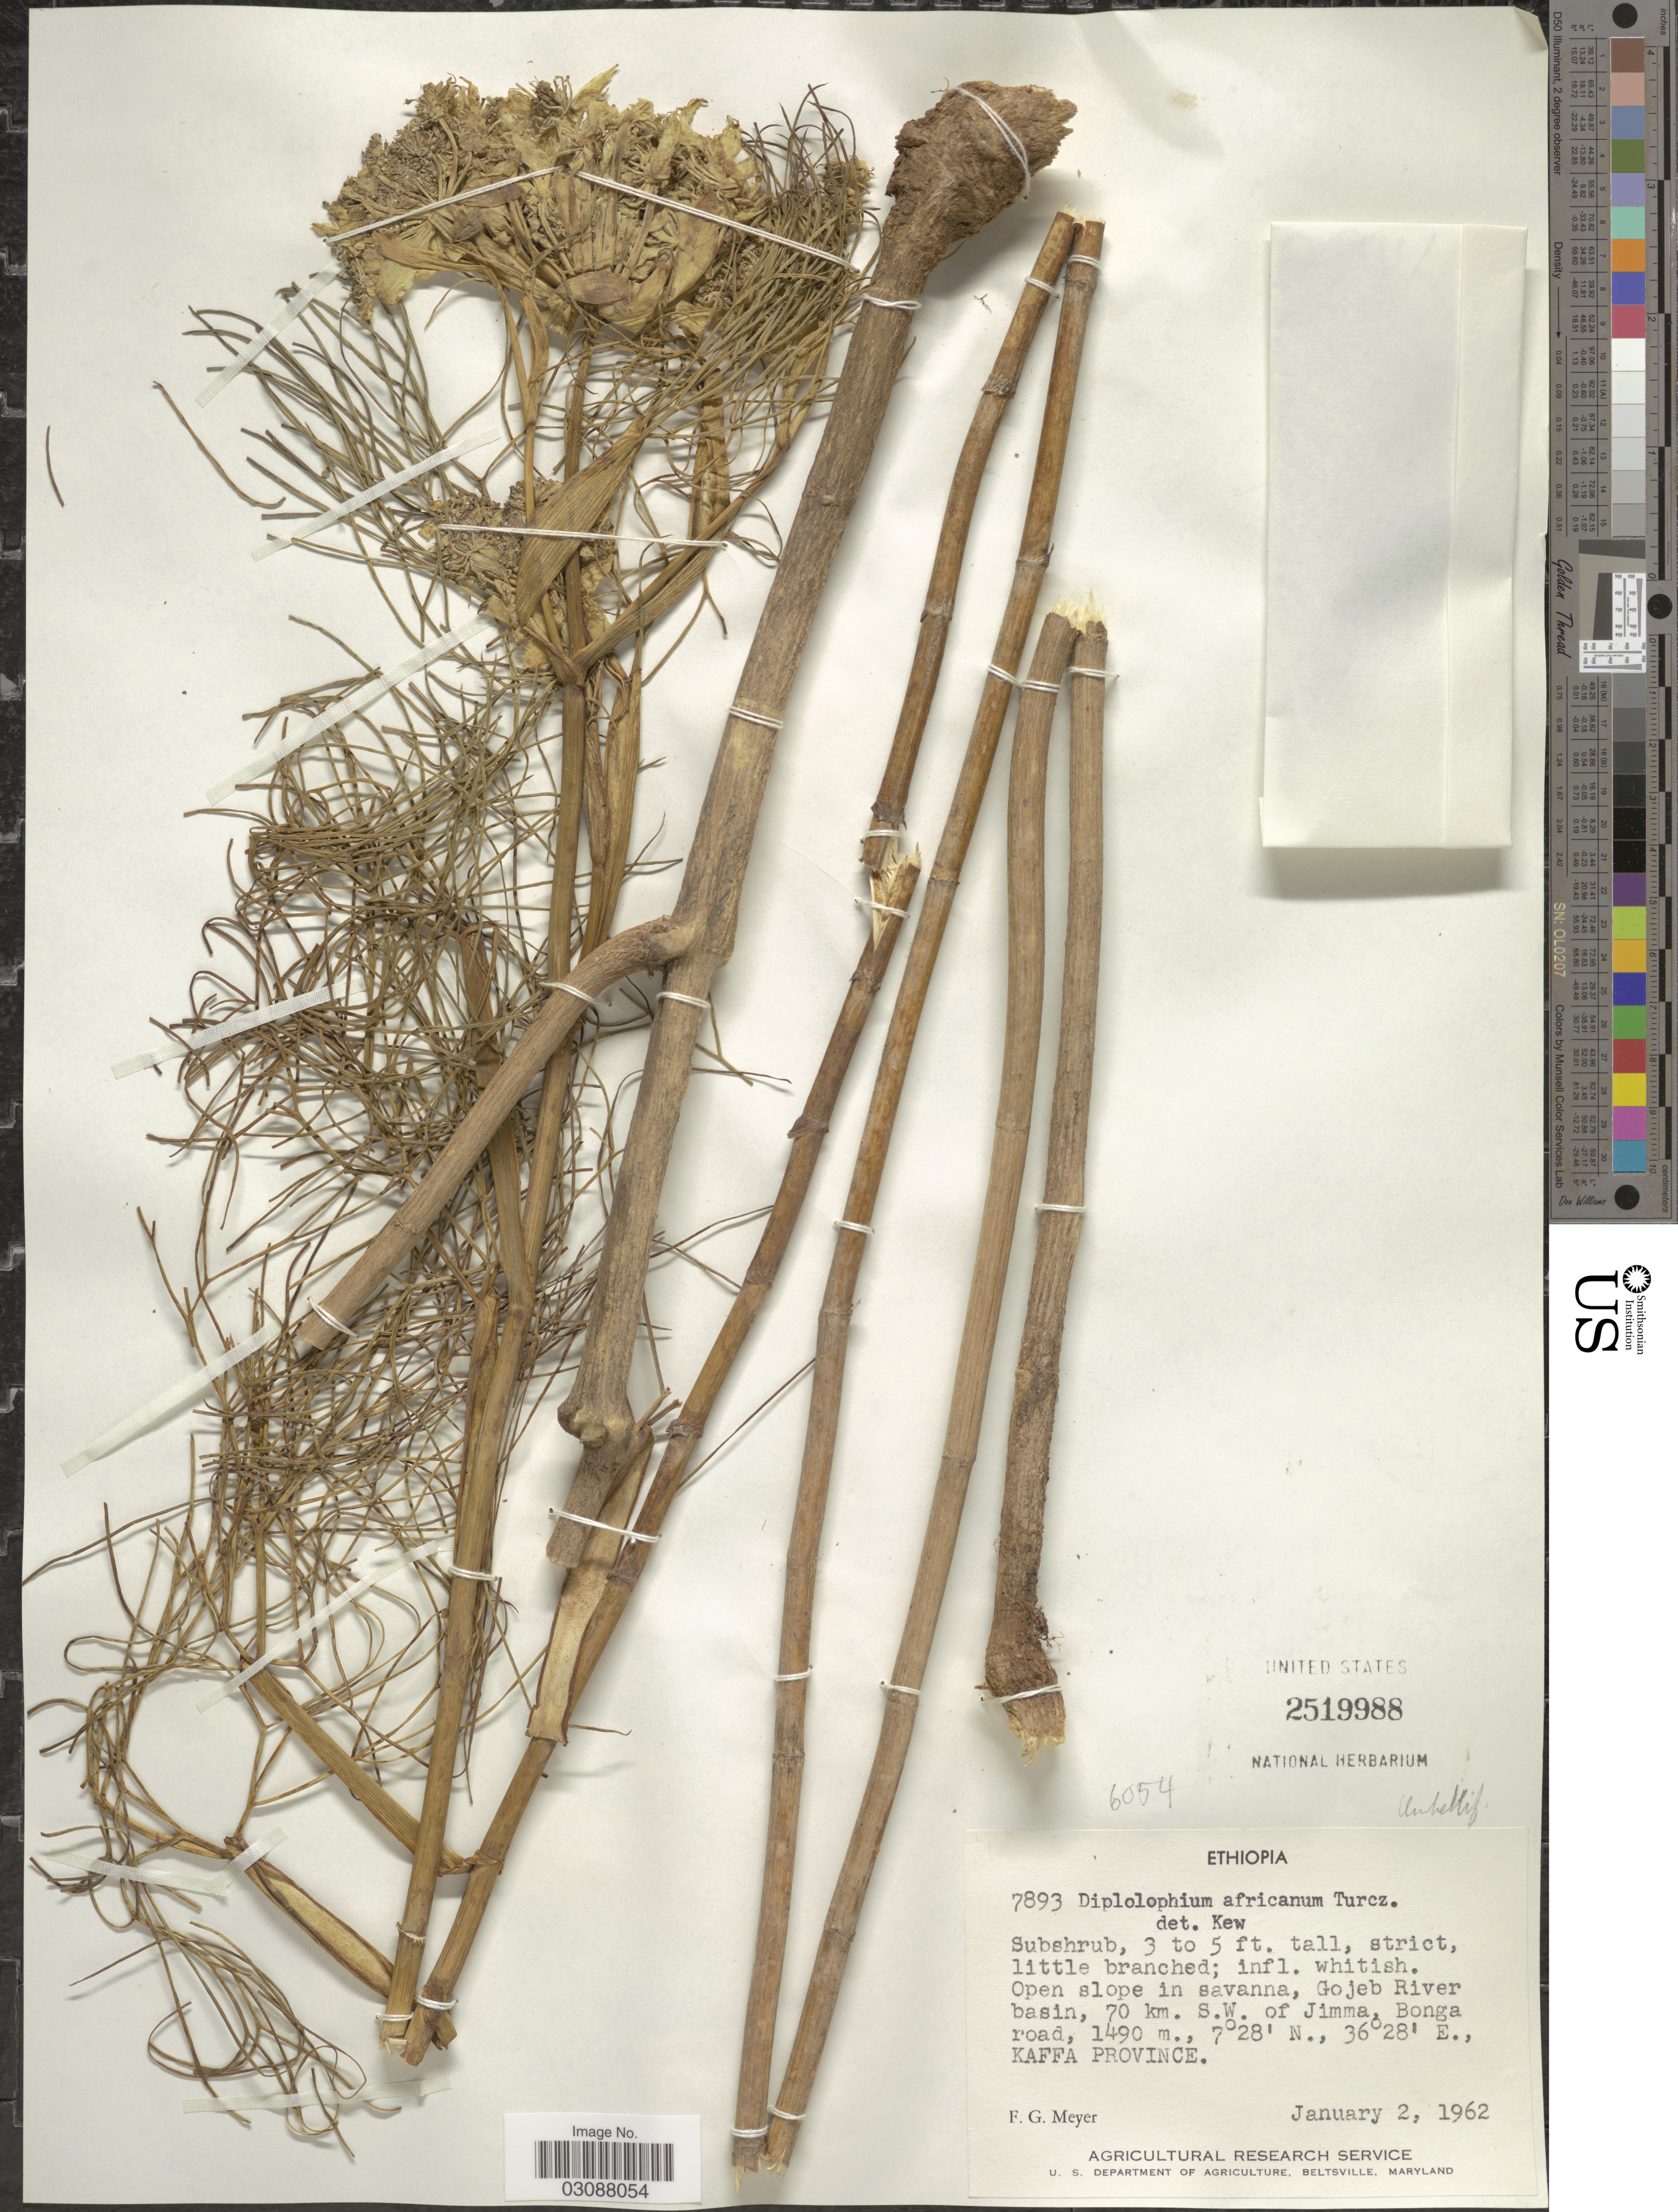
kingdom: Plantae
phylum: Tracheophyta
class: Magnoliopsida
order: Apiales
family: Apiaceae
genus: Diplolophium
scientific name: Diplolophium africanum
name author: Turcz.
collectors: F. G. Meyer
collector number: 7893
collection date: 1962-01-02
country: Ethiopia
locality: Gojeb River basin, 70 km. S.W. of Jimma, Bonga road. Kaffa Province.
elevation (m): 1490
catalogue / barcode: US 2519988